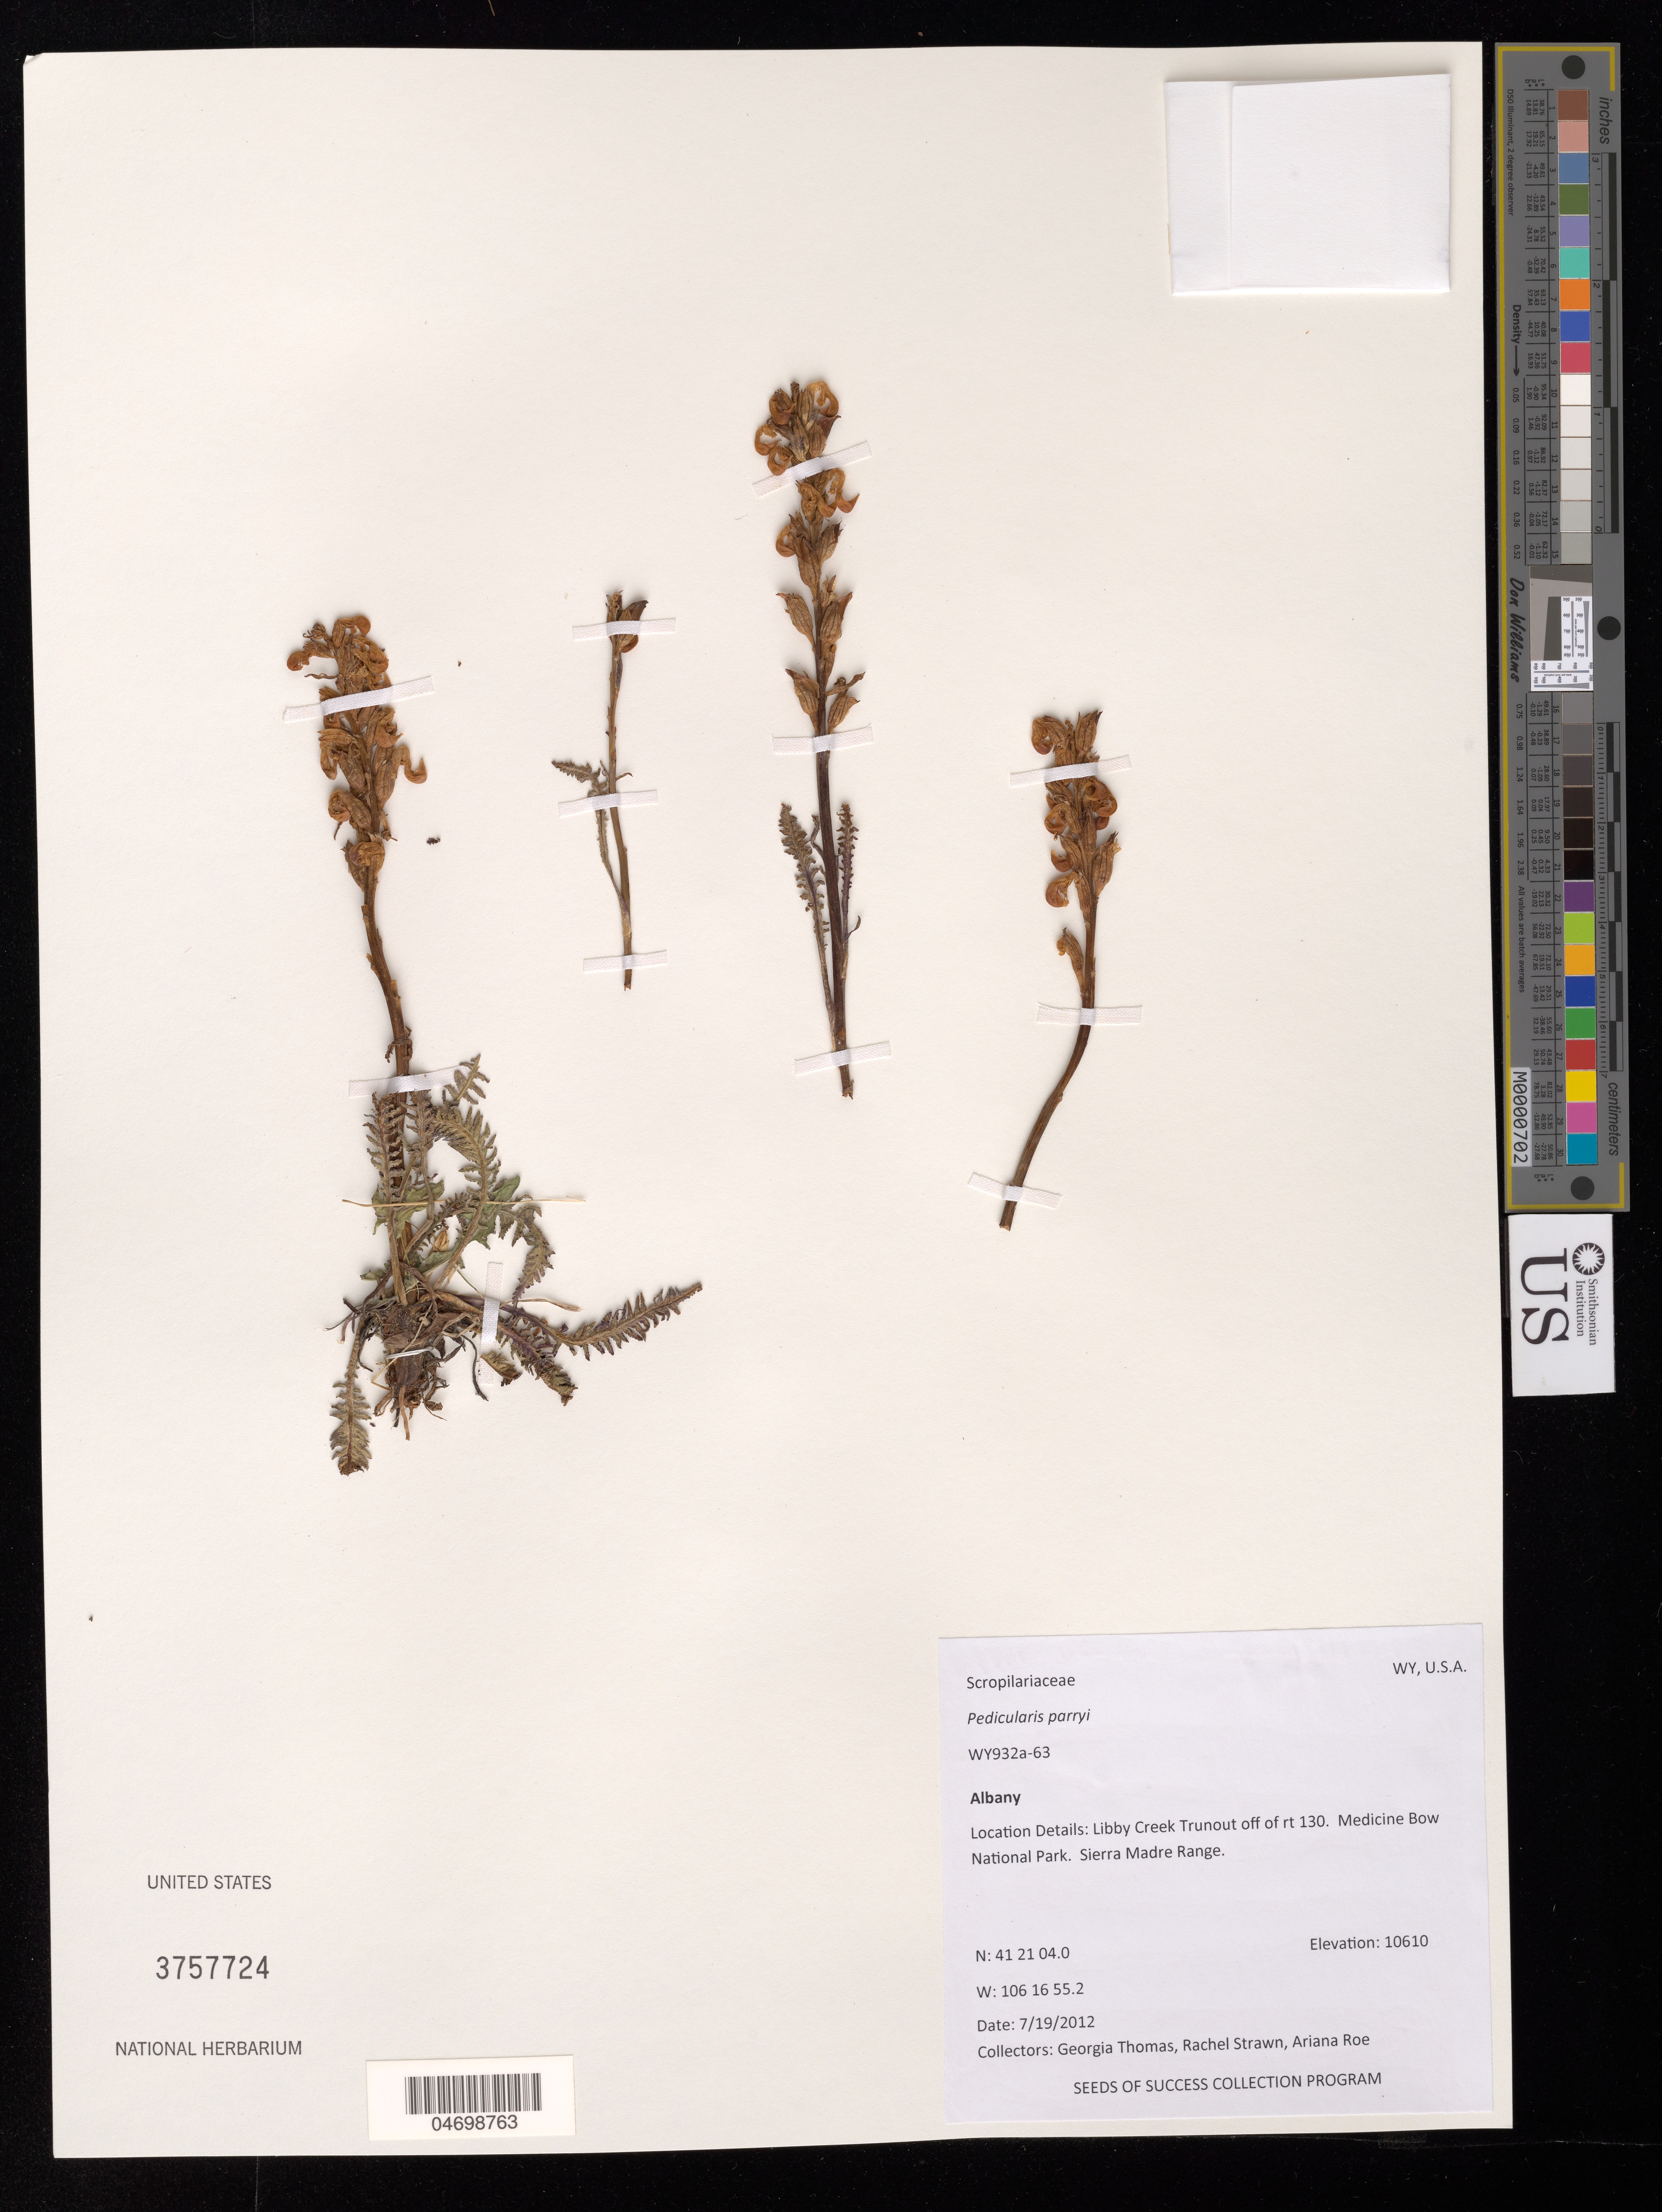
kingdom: Plantae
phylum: Tracheophyta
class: Magnoliopsida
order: Lamiales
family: Orobanchaceae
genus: Pedicularis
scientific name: Pedicularis parryi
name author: A. Gray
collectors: G. Thomas, R. Strawn & A. Roe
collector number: WY932A-63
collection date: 2012-07-19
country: United States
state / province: Wyoming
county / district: Albany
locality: Medicine Bow National Forest. Sierra Madre Range, Libby CreekTurnout off of Rt 130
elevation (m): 3234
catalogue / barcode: US 3757724